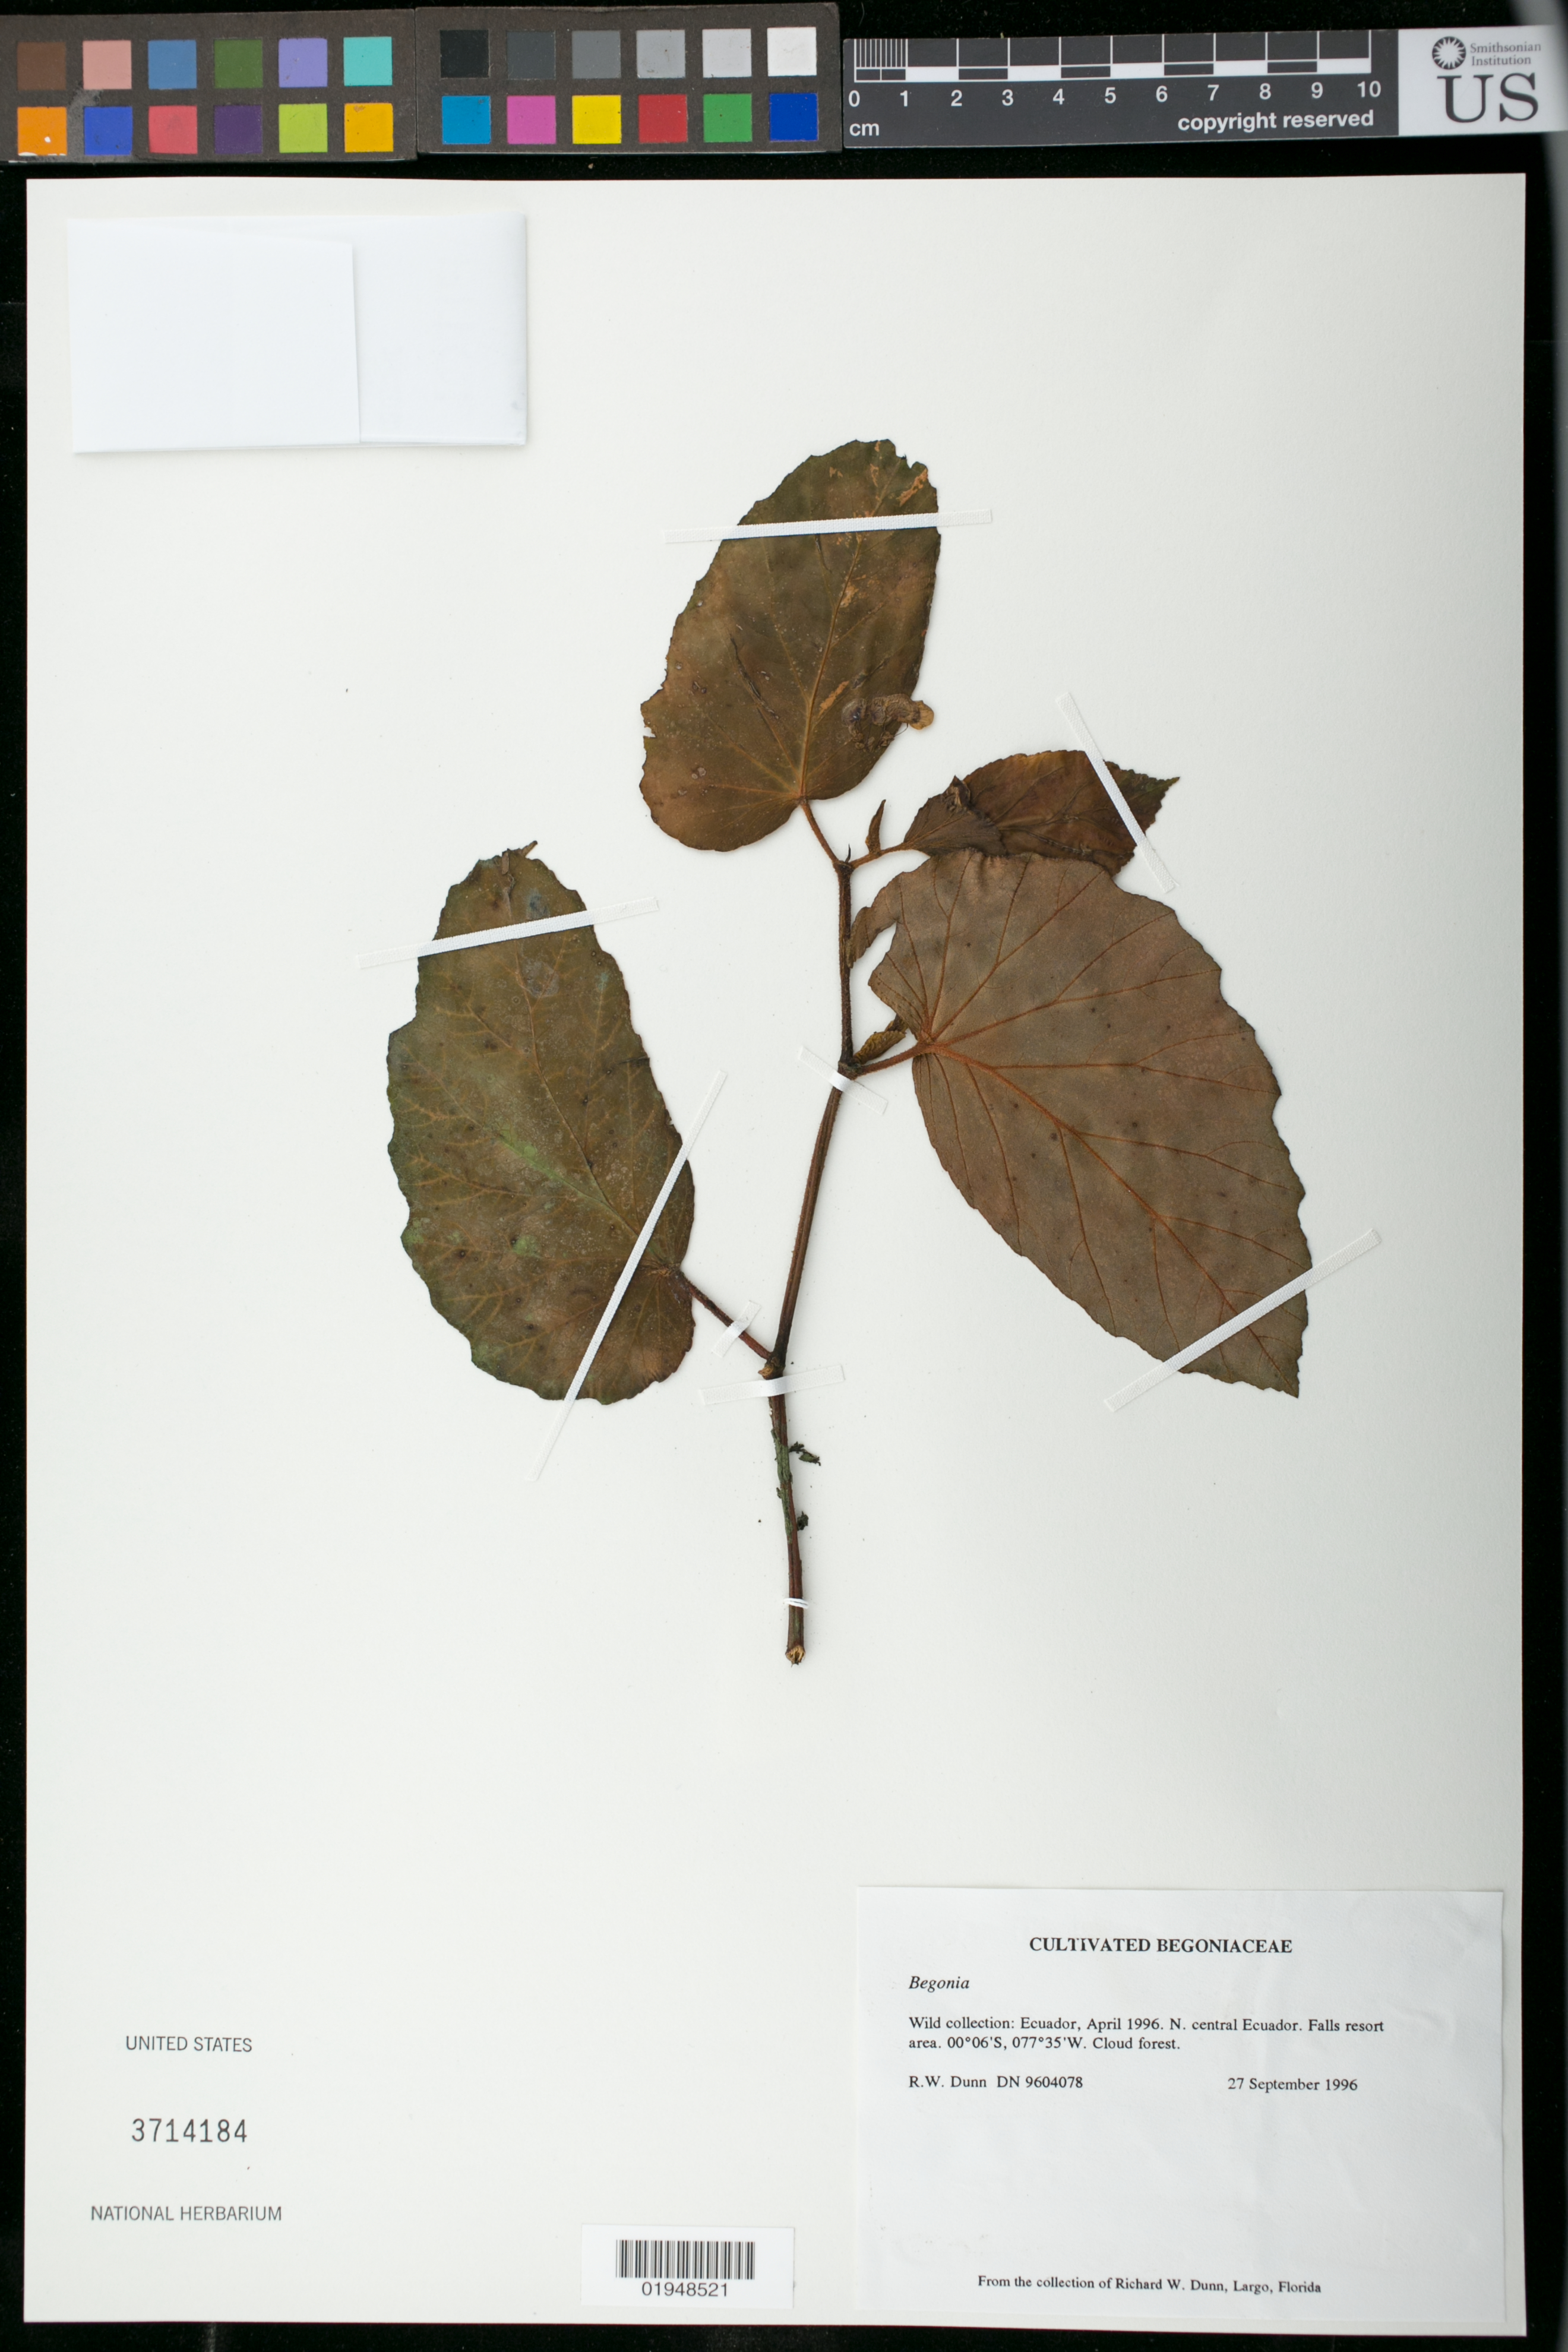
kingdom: Plantae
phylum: Tracheophyta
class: Magnoliopsida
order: Cucurbitales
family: Begoniaceae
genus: Begonia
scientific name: Begonia sp.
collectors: R. Dunn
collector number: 9604078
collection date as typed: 27 Sep 1996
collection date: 1996-09-27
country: United States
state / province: Florida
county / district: Pinellas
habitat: cloud forest (collection site)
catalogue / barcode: US 3714184